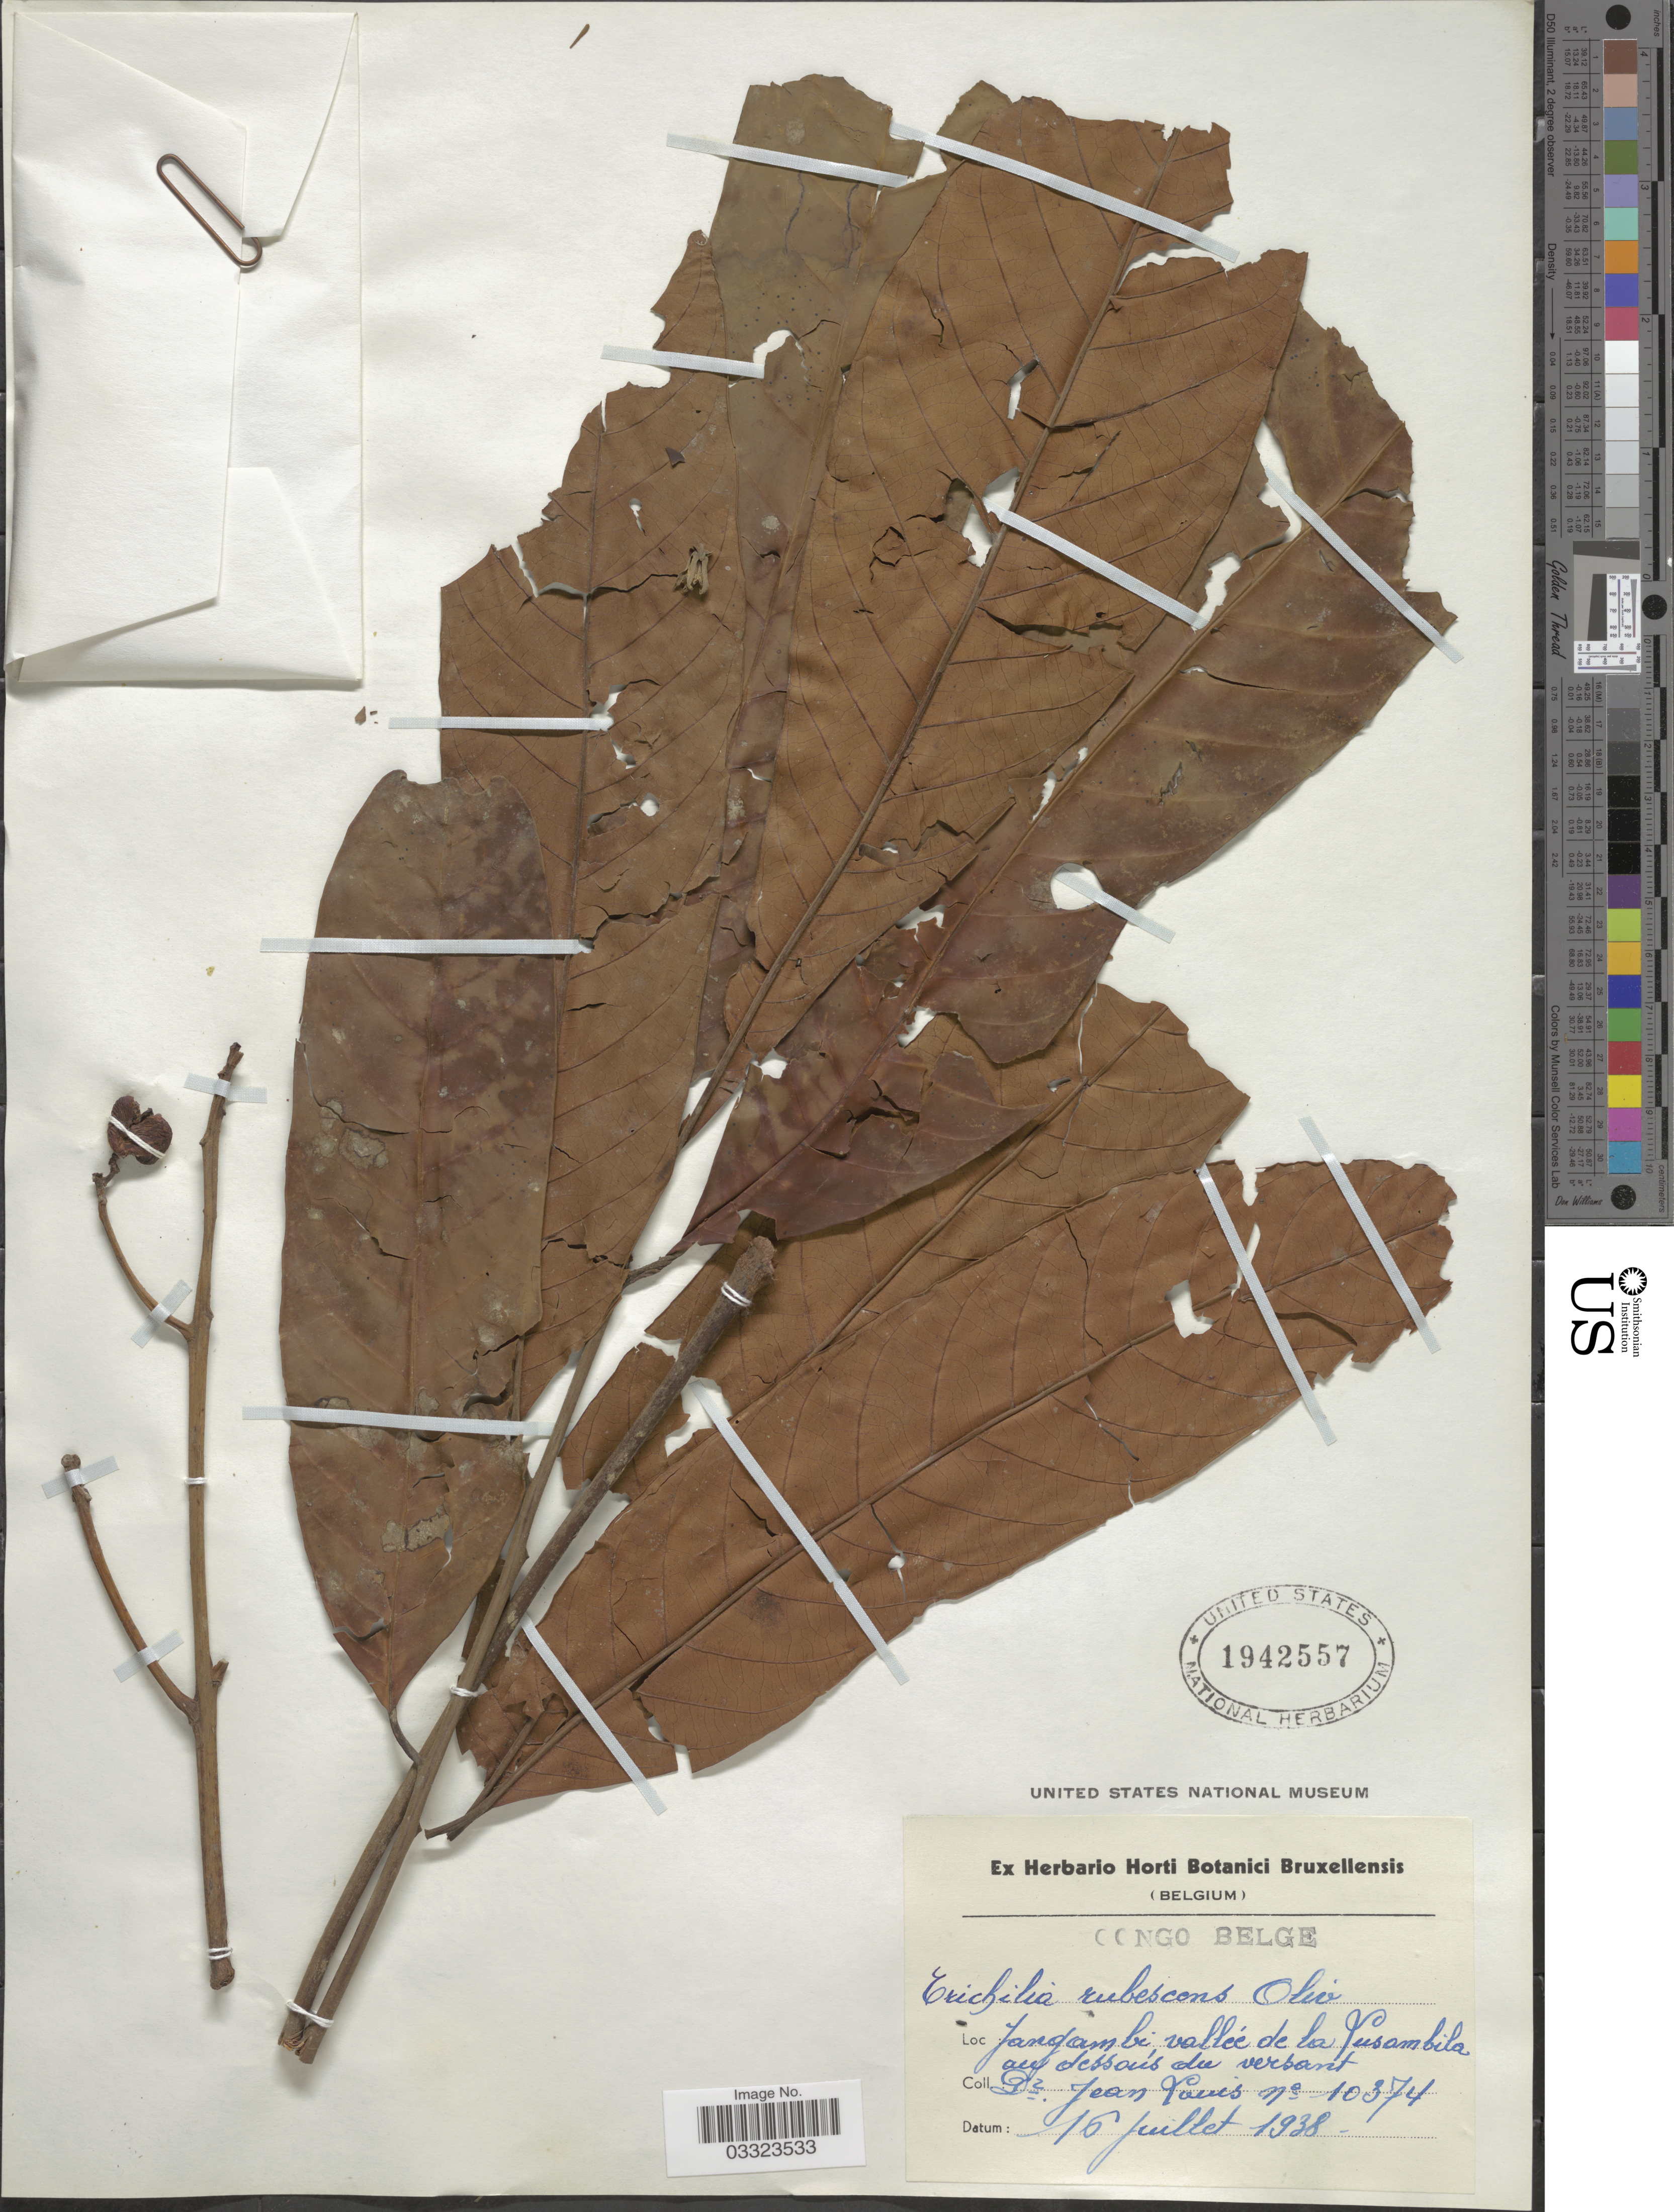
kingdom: Plantae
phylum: Tracheophyta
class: Magnoliopsida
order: Sapindales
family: Meliaceae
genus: Trichilia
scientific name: Trichilia rubescens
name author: Oliv.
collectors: J. Louis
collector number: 10374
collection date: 1938-07-16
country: Congo, Democratic Republic of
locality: Congo Belge. Yangambi, valleé de la Lusambila au dessoús du versant.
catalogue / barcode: US 1942557